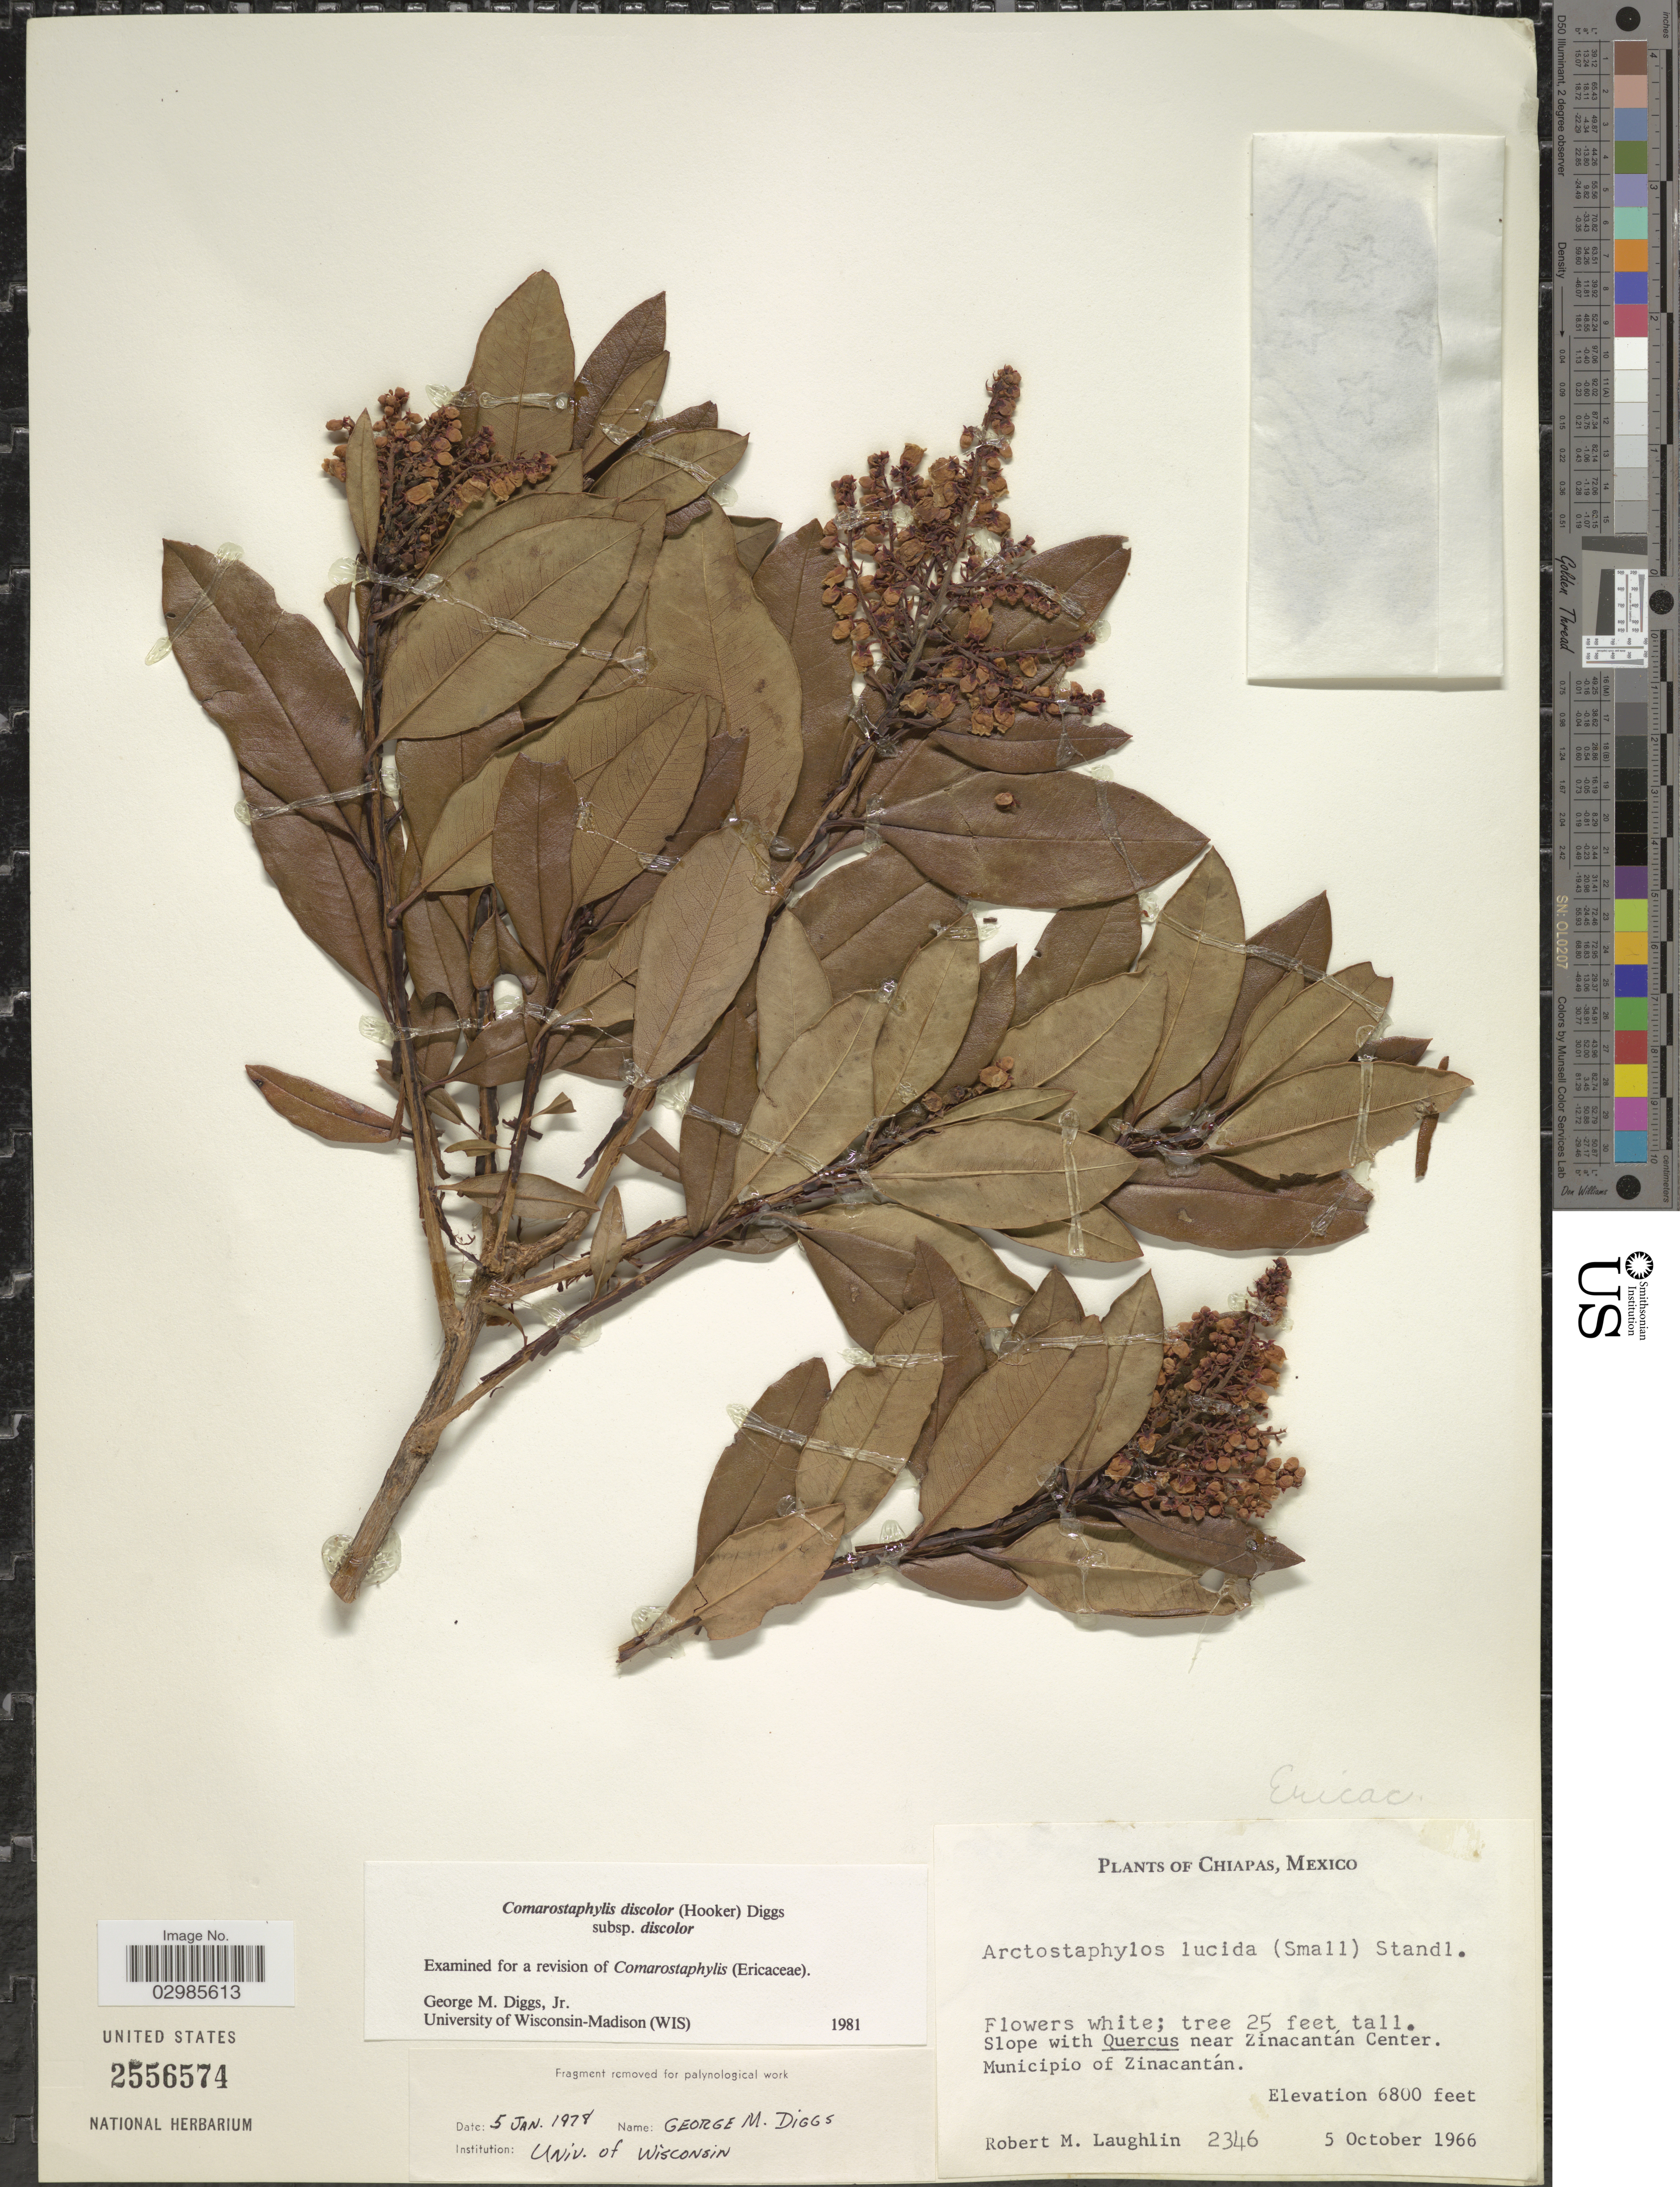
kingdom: Plantae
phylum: Tracheophyta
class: Magnoliopsida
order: Ericales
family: Ericaceae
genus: Comarostaphylis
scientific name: Comarostaphylis discolor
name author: (Hook.) Diggs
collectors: R. M. Laughlin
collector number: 2346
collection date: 1966-10-05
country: Mexico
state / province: Chiapas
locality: Near Zinacantán Center, Municipio of Zinacantán.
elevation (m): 2073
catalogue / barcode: US 2556574